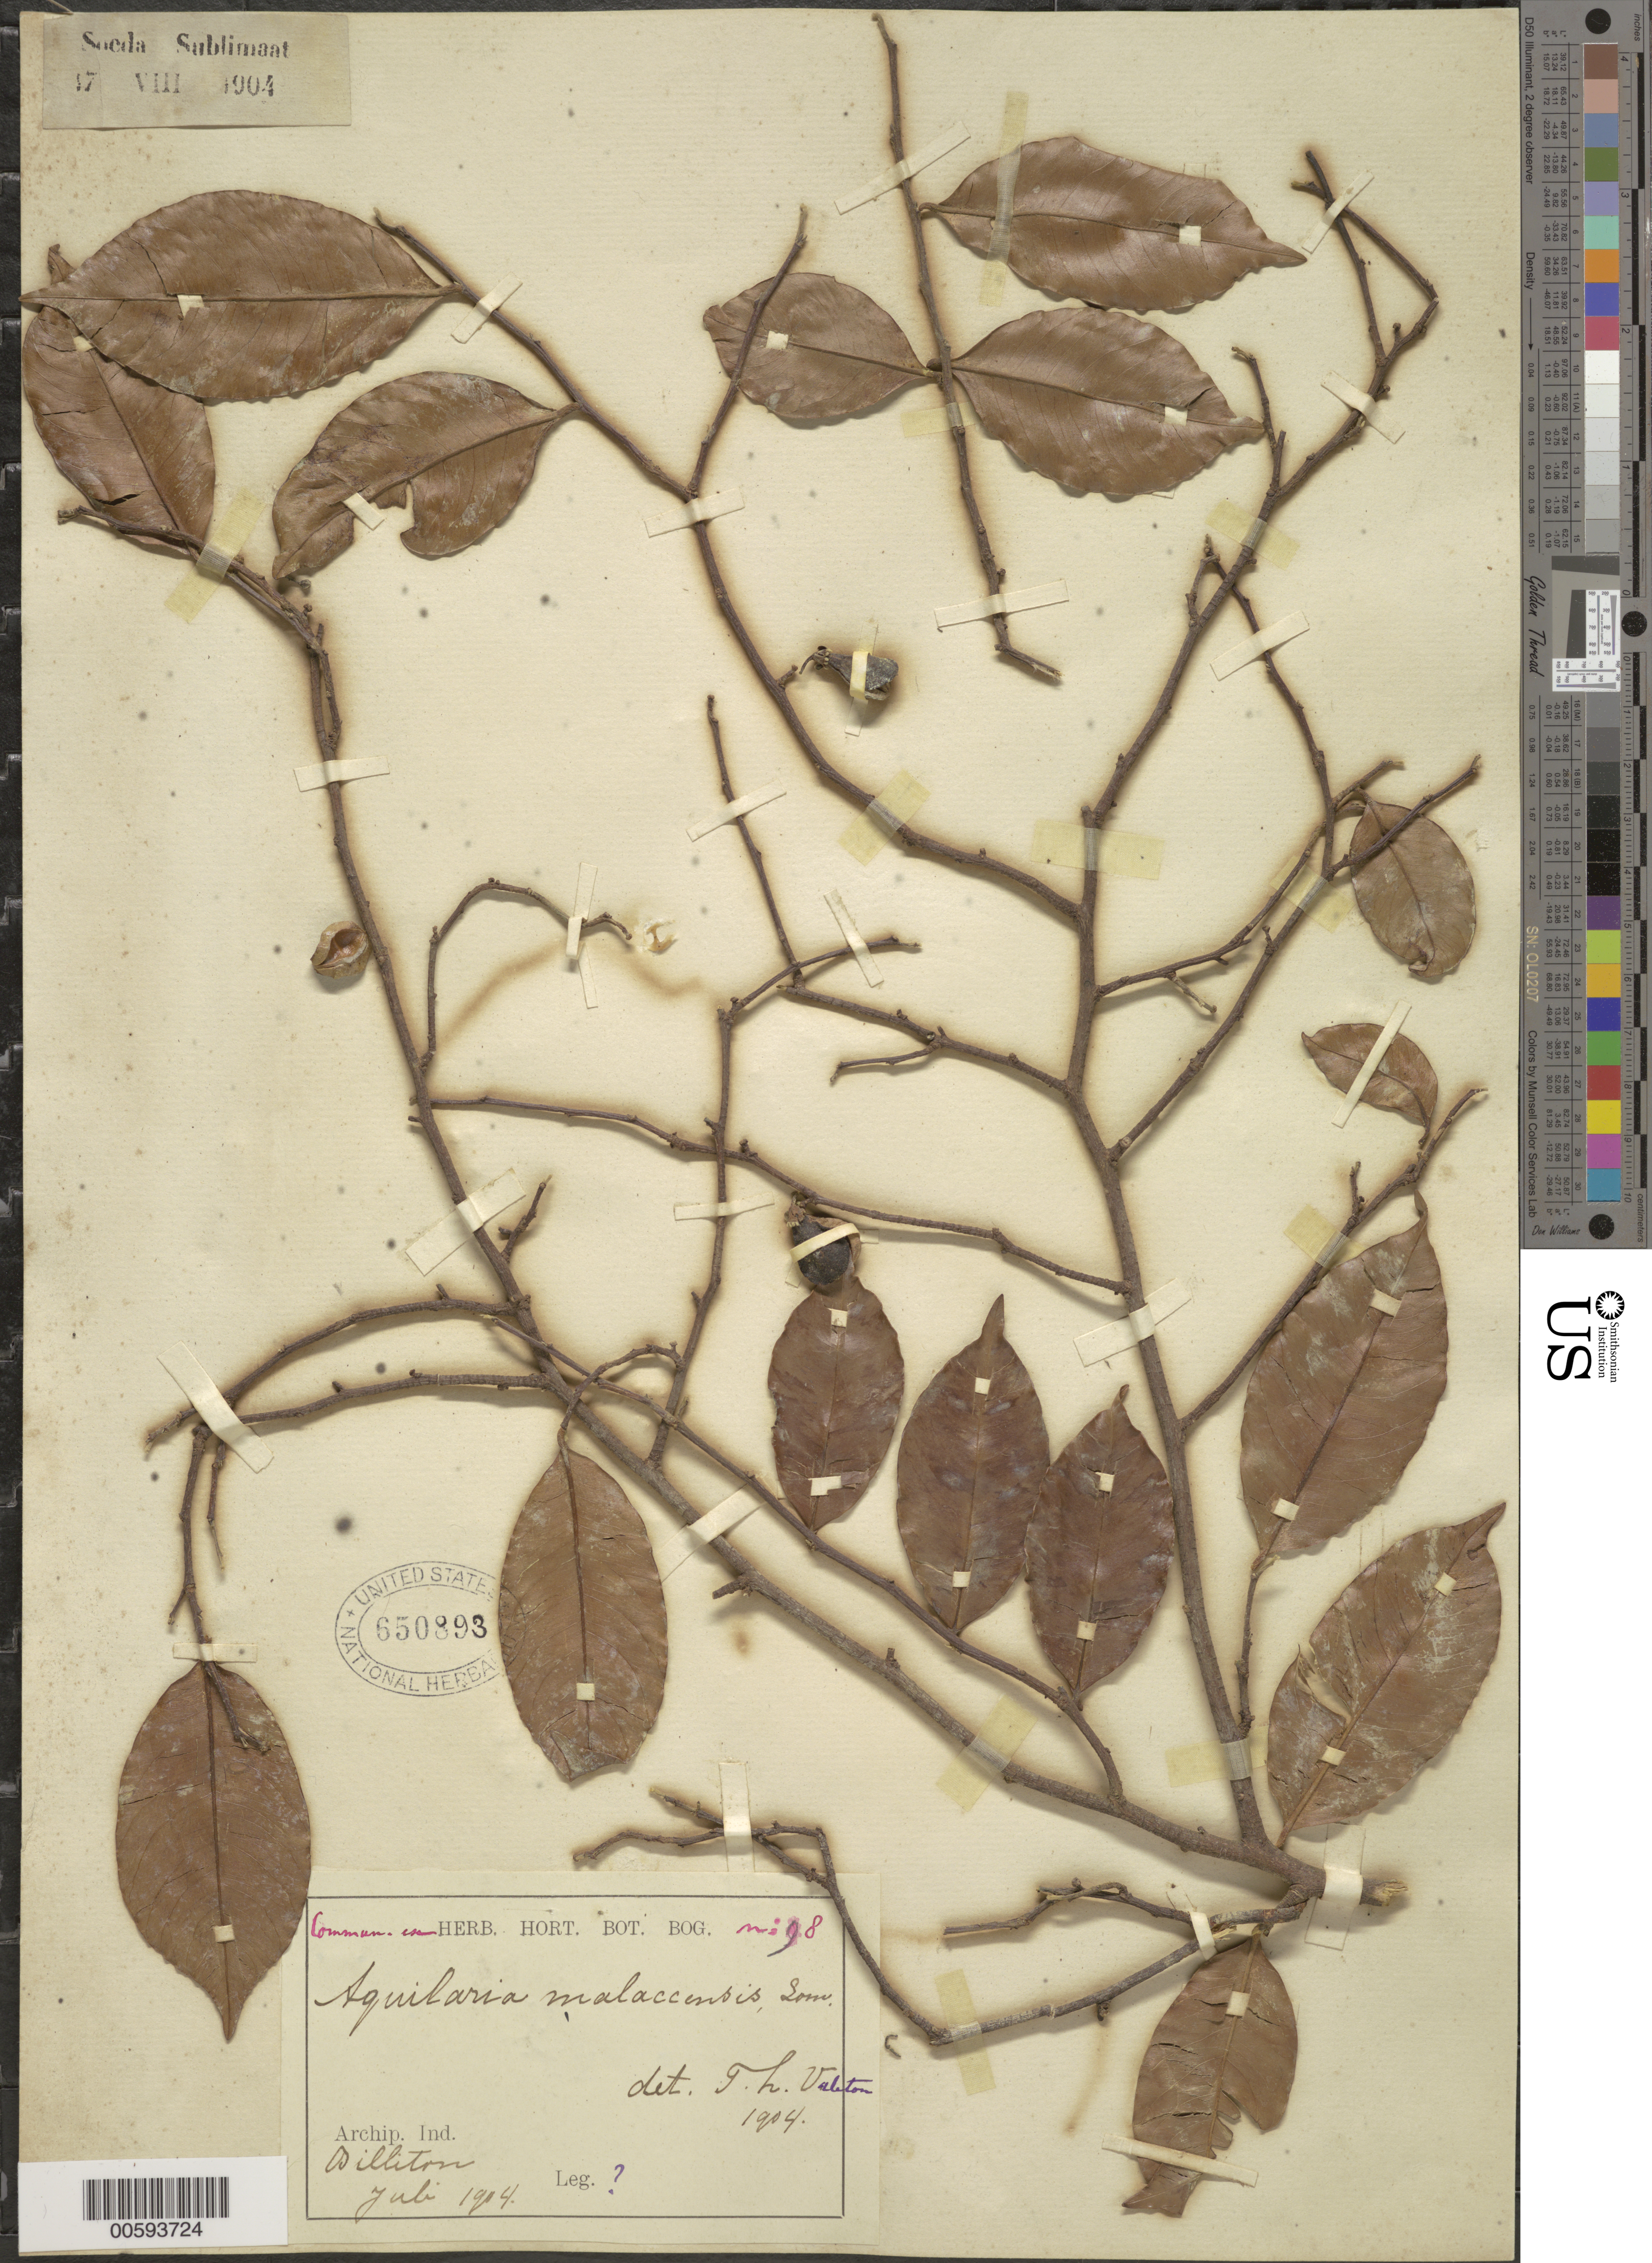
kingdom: Plantae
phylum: Tracheophyta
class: Magnoliopsida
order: Malvales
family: Thymelaeaceae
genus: Aquilaria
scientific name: Aquilaria malaccensis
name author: Lam.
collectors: -. Dilliton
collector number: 98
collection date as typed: Jul 1904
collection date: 1904-07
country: India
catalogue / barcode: US 650893